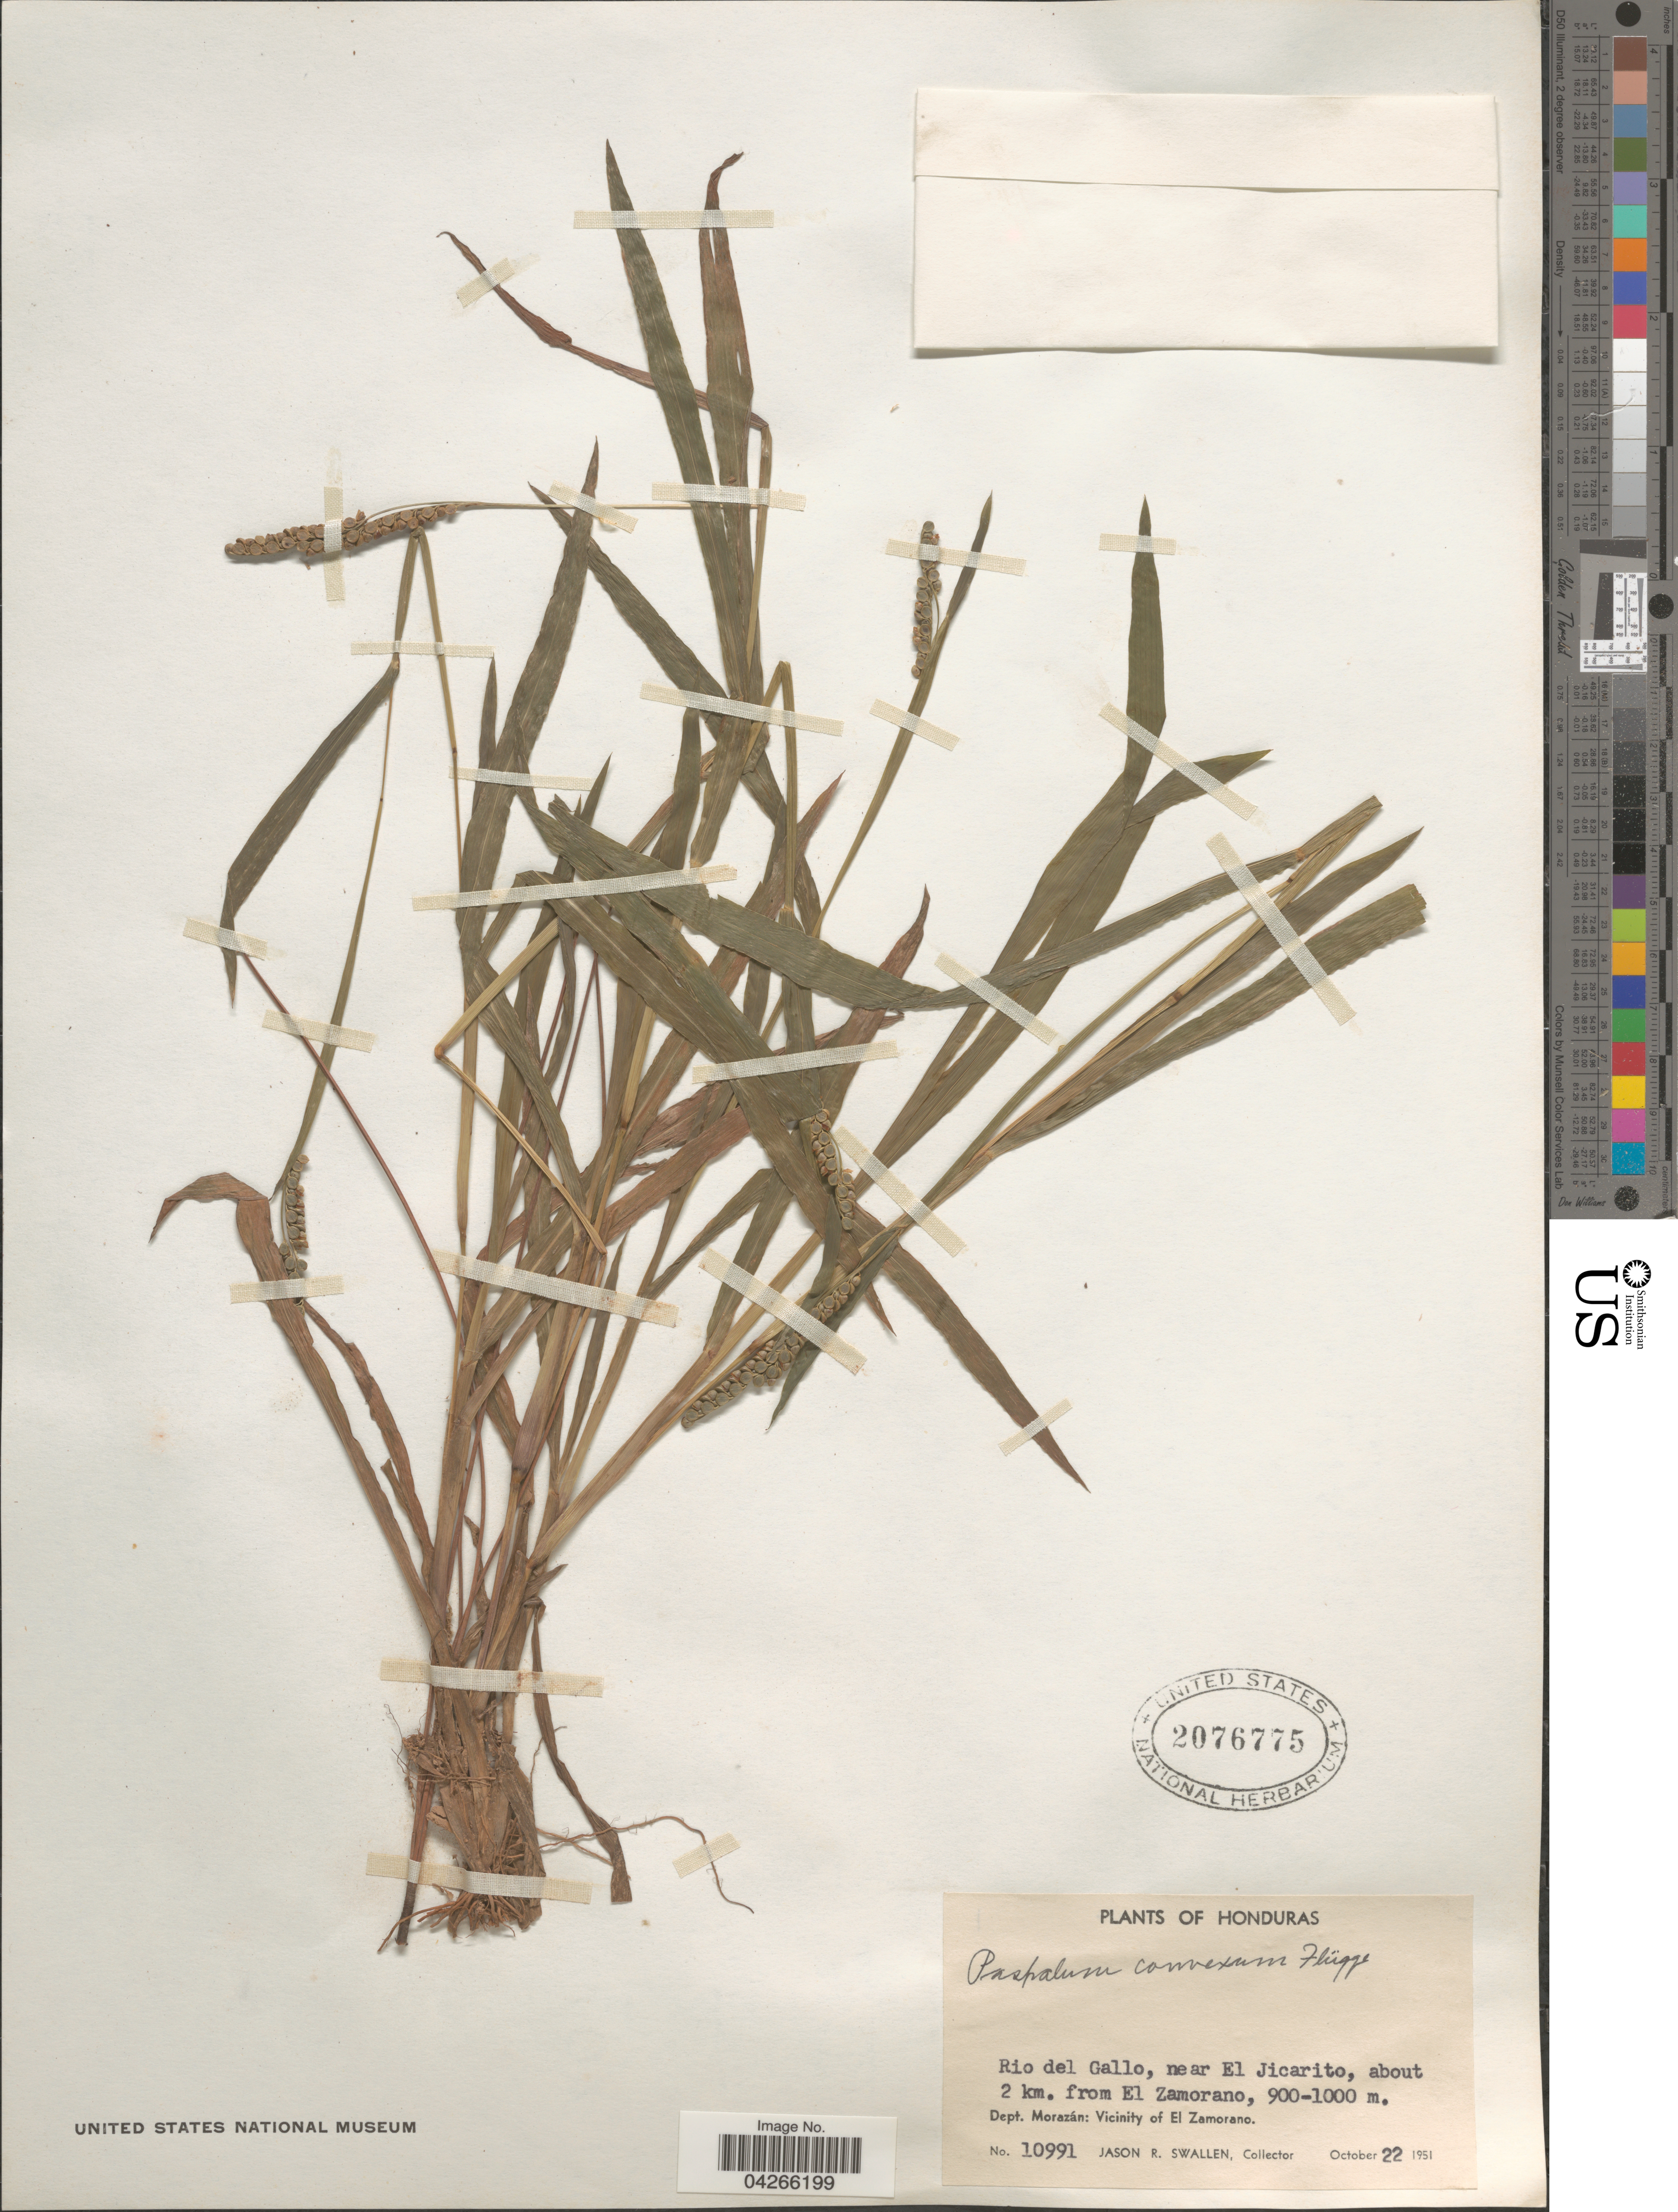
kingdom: Plantae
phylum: Tracheophyta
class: Liliopsida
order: Poales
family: Poaceae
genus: Paspalum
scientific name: Paspalum convexum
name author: Humb. & Bonpl. ex Flüggé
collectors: J. R. Swallen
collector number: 10991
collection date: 1951-10-22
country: Honduras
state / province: Fco. Morazán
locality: Rio del Gallo, near El Jicarito, about 2 km. from El Zamorano. Dept. Morazán: Vicinity of El Zamorano.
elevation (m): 900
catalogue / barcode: US 2076775